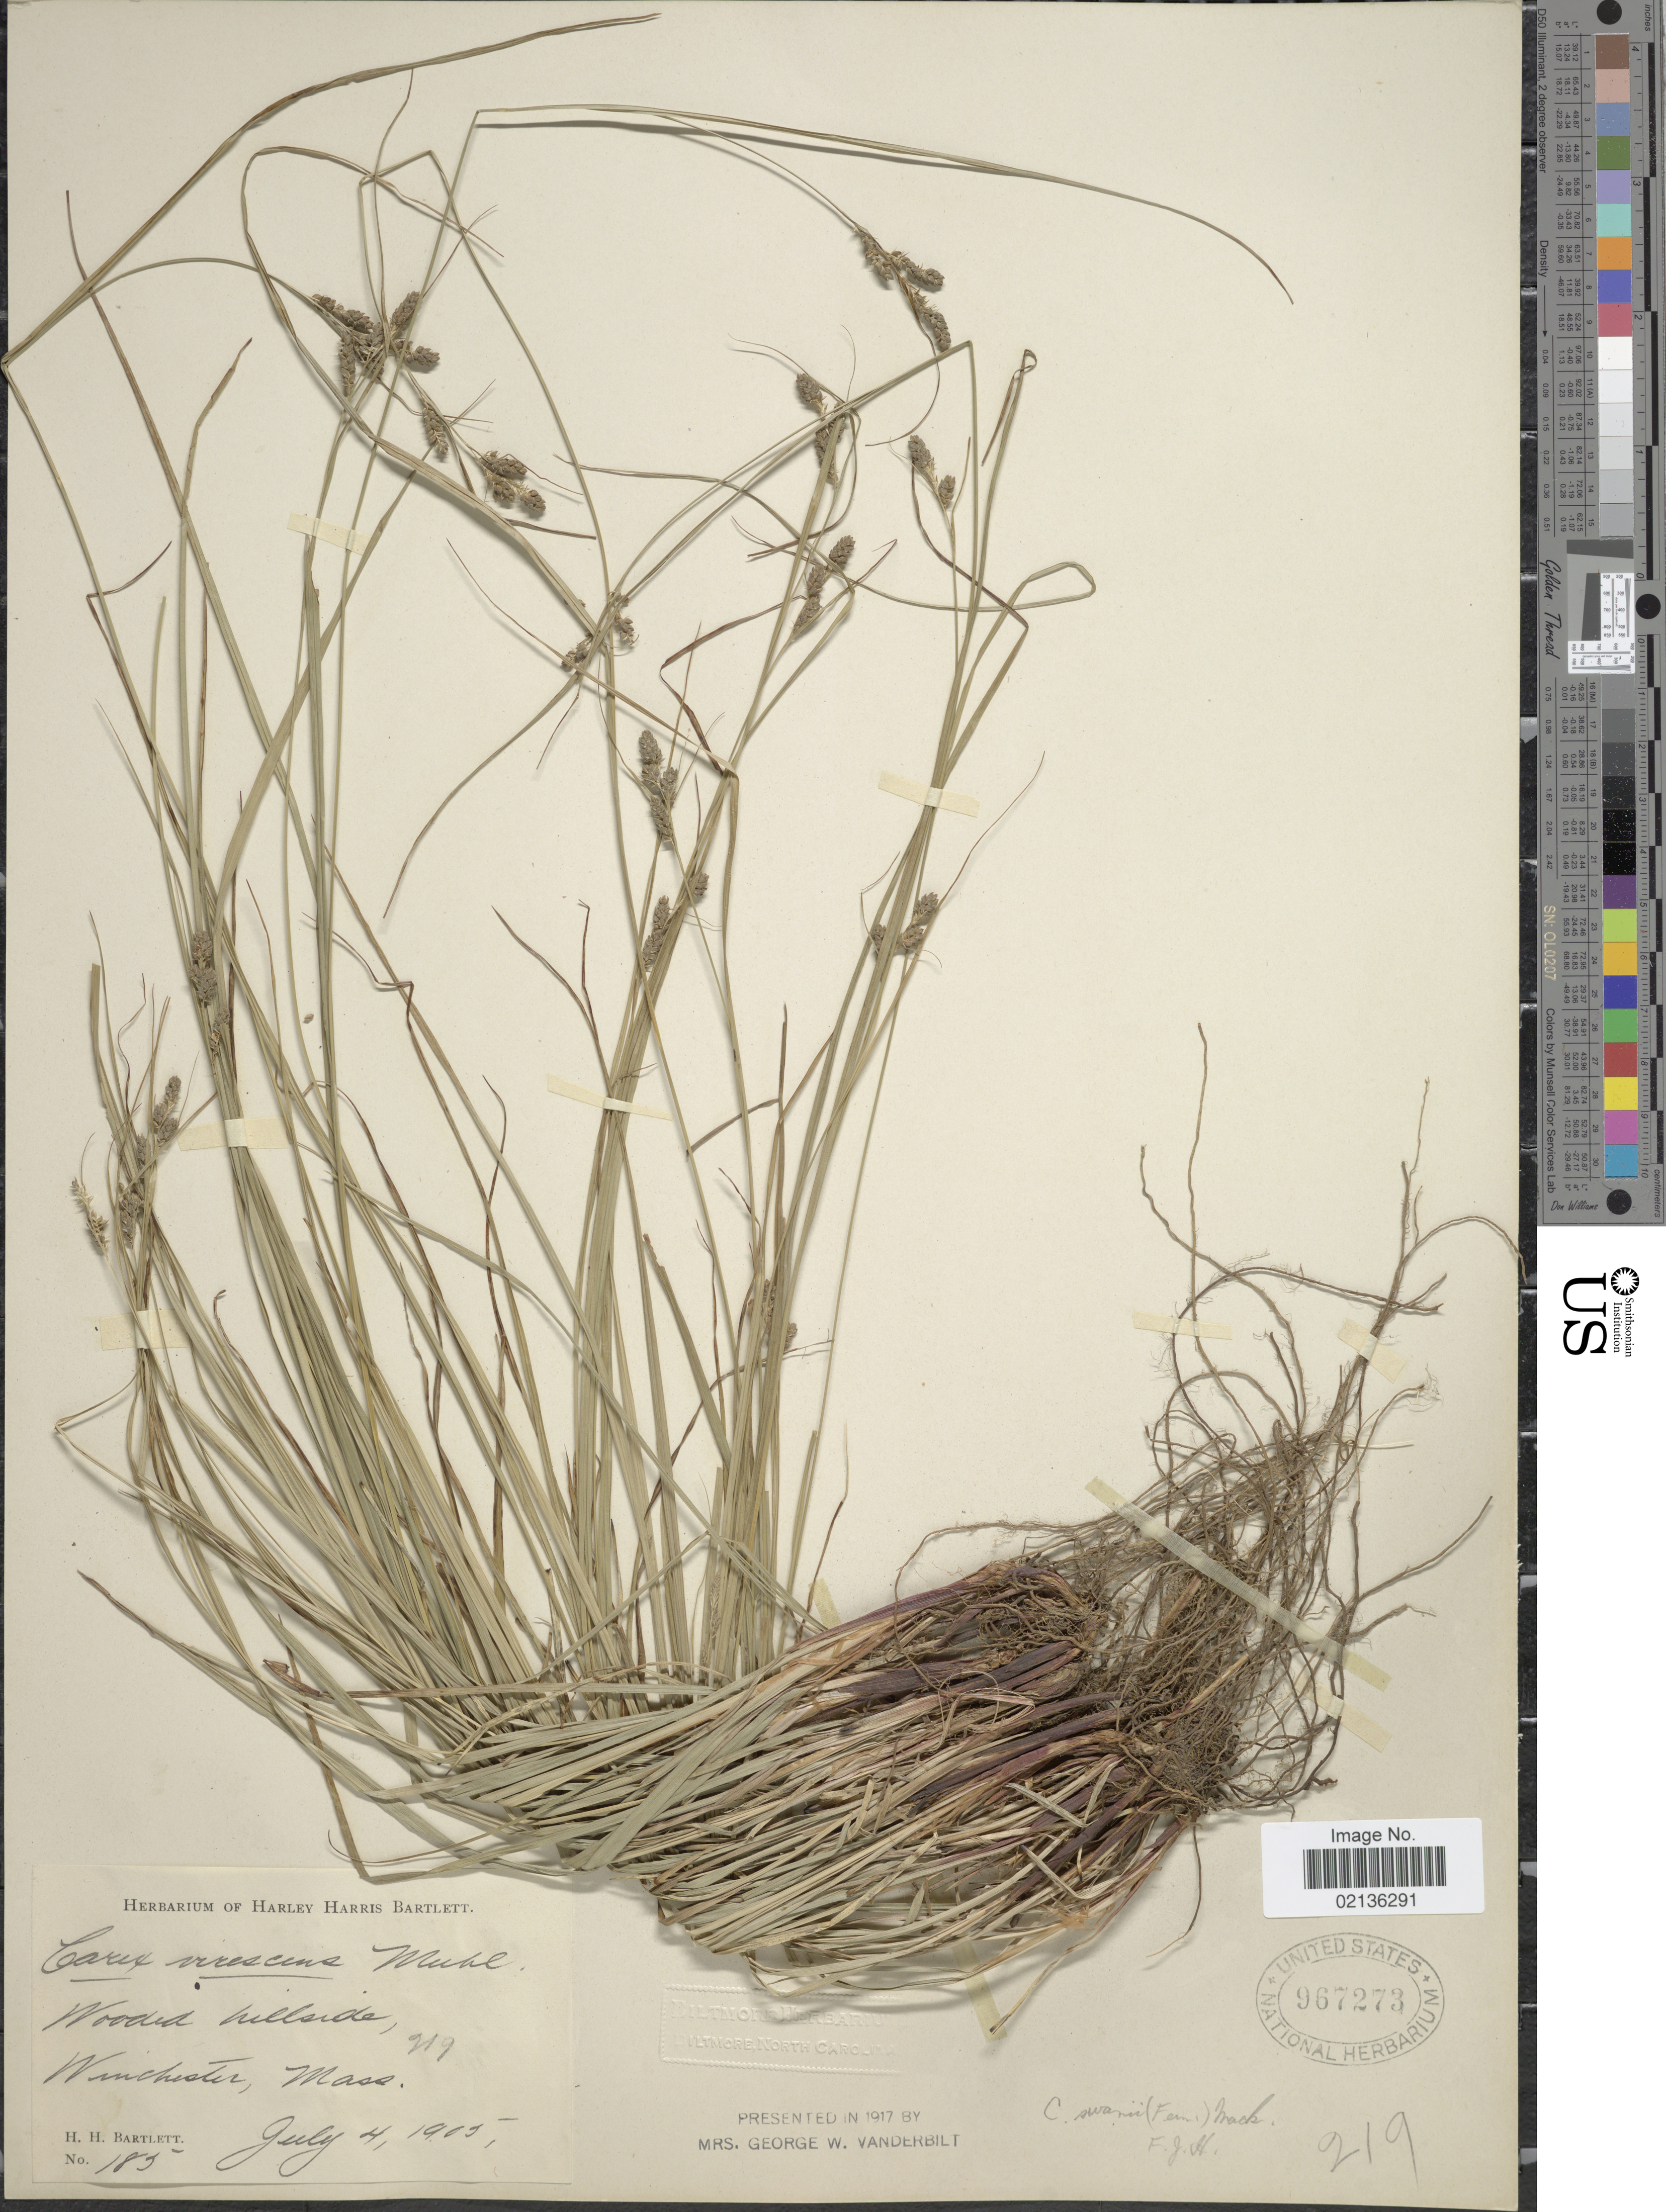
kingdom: Plantae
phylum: Tracheophyta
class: Liliopsida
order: Poales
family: Cyperaceae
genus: Carex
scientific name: Carex swanii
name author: (Fernald) Mack.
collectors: H. H. Bartlett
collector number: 185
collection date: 1905-07-04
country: United States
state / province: Massachusetts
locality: Winchester, Mass.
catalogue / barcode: US 967273